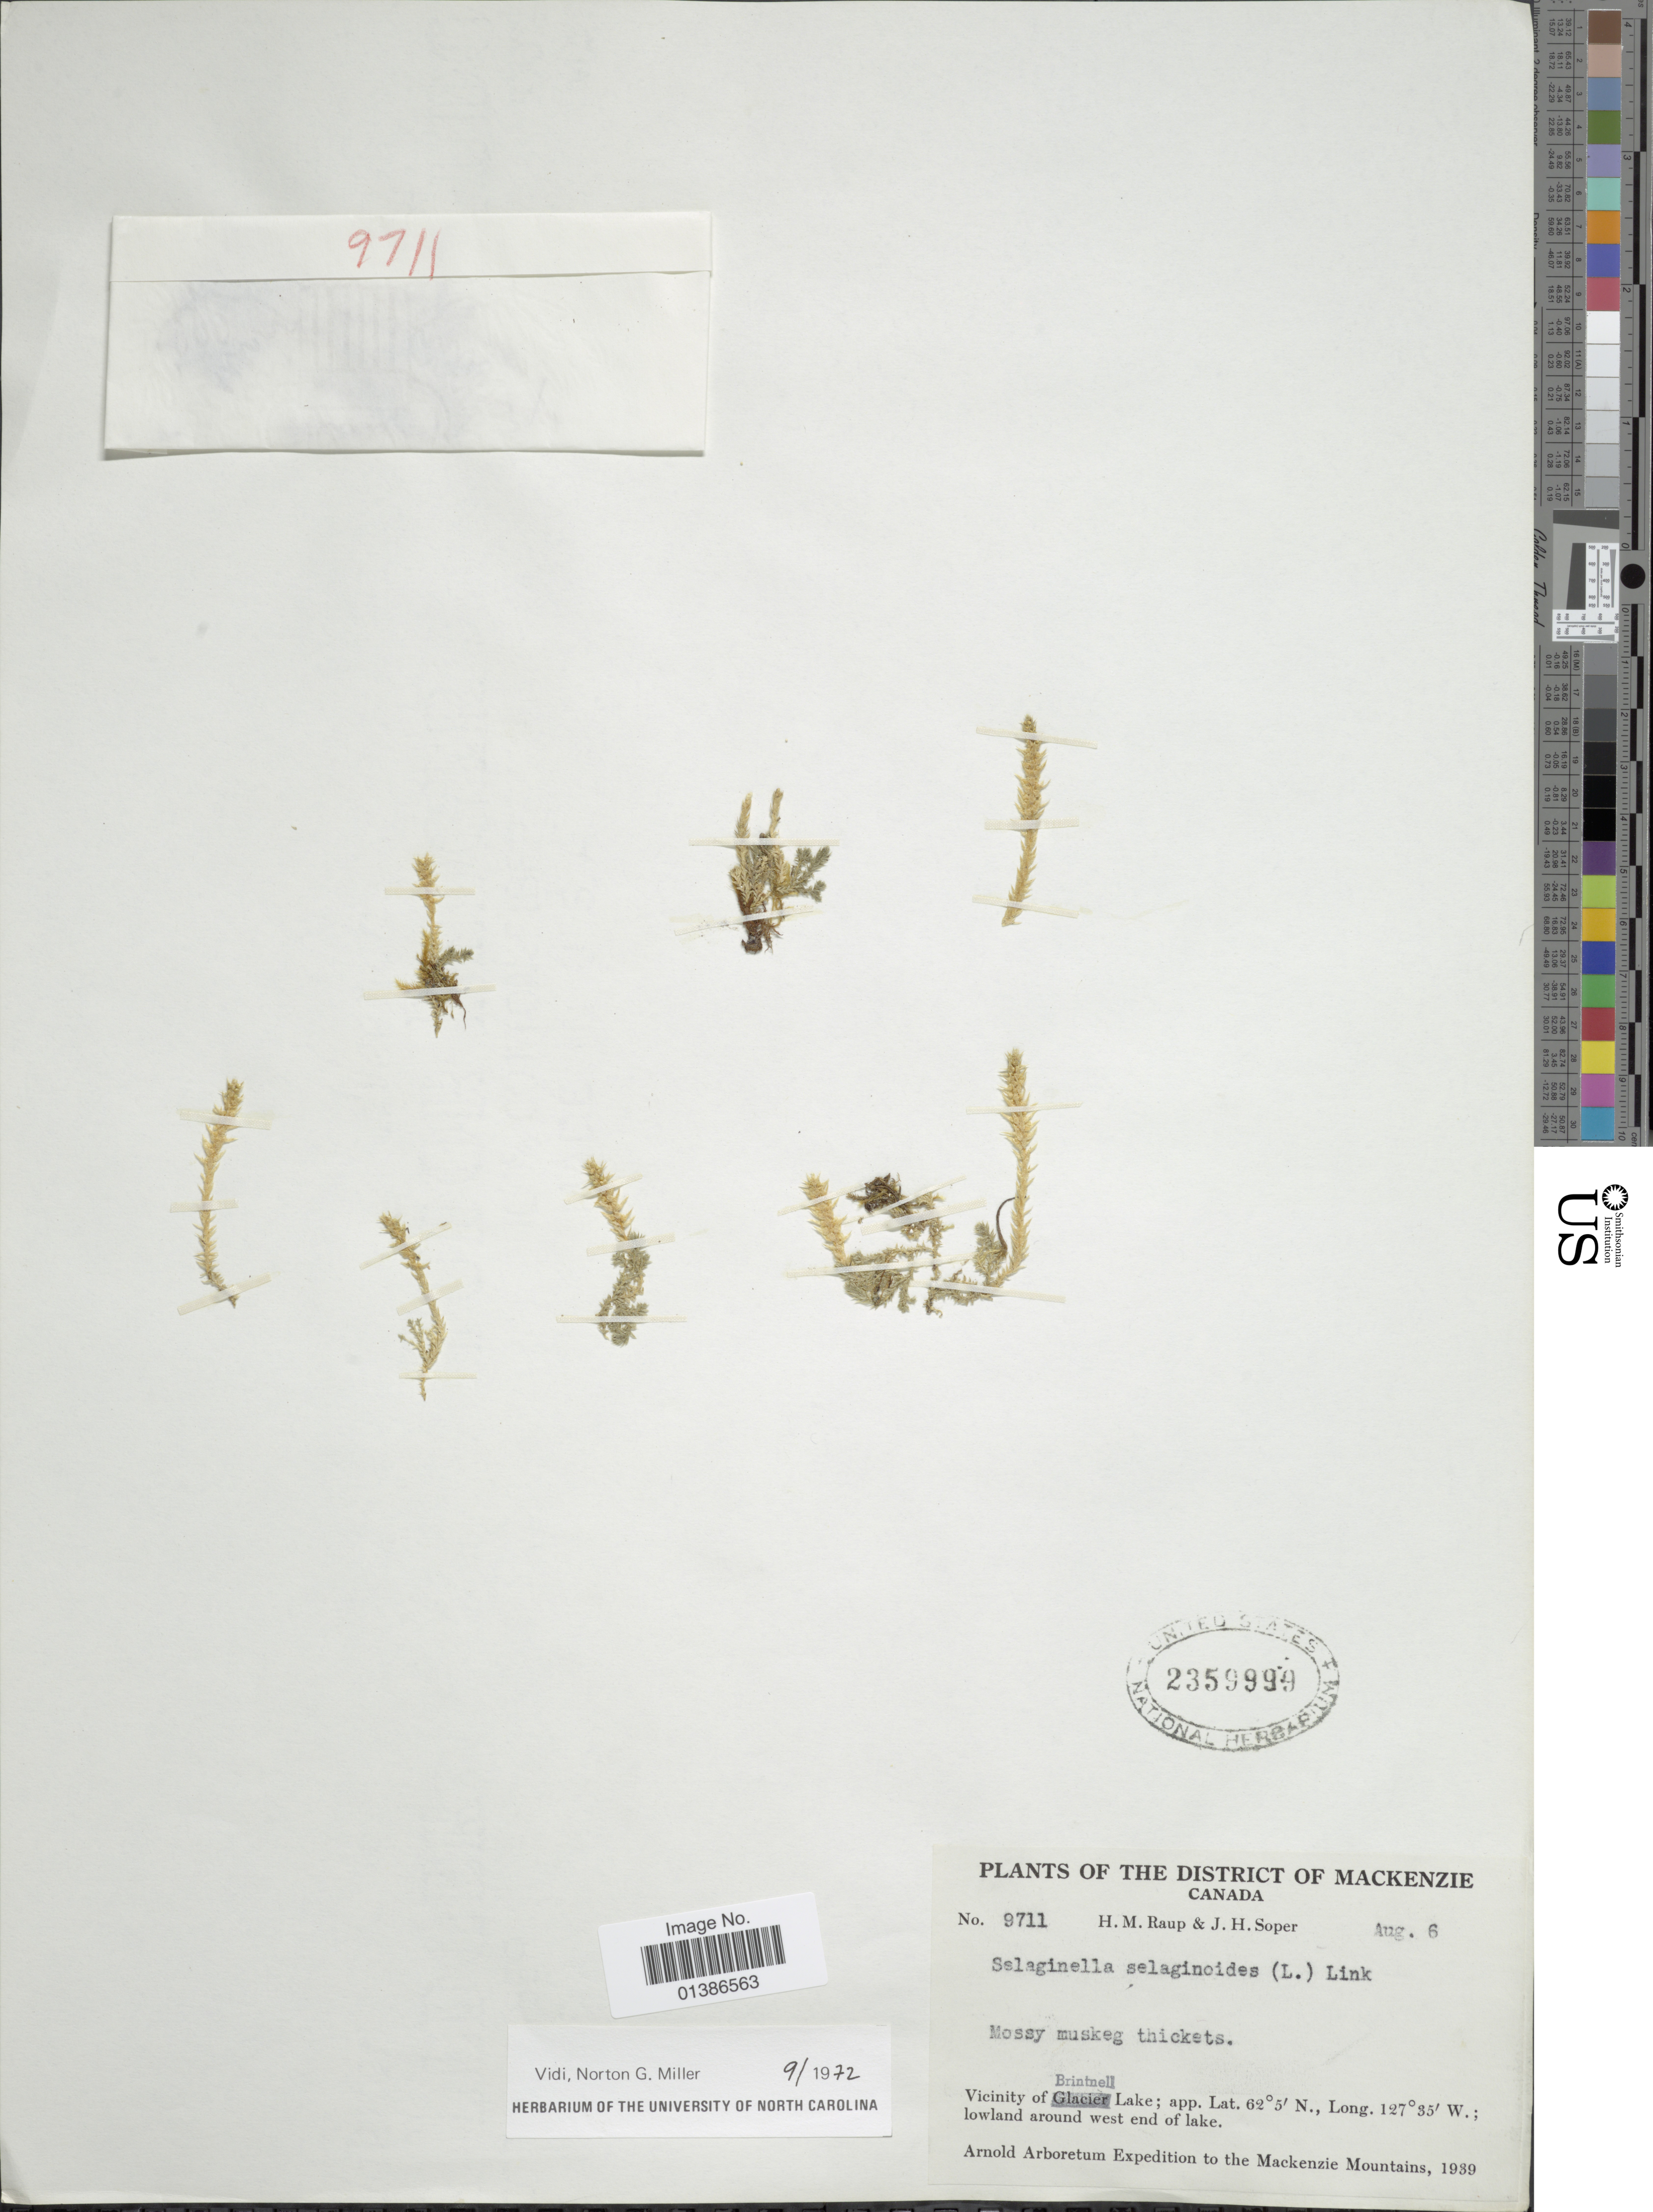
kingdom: Plantae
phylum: Tracheophyta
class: Lycopodiopsida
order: Selaginellales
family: Selaginellaceae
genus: Selaginella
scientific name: Selaginella selaginoides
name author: (L.) Link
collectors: H. Raup & J. H. Soper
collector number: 9711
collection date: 1939-08-06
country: Canada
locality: Plants of the District of Mackenzie. Vicinity of Brintnell Lake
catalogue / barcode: US 2359999